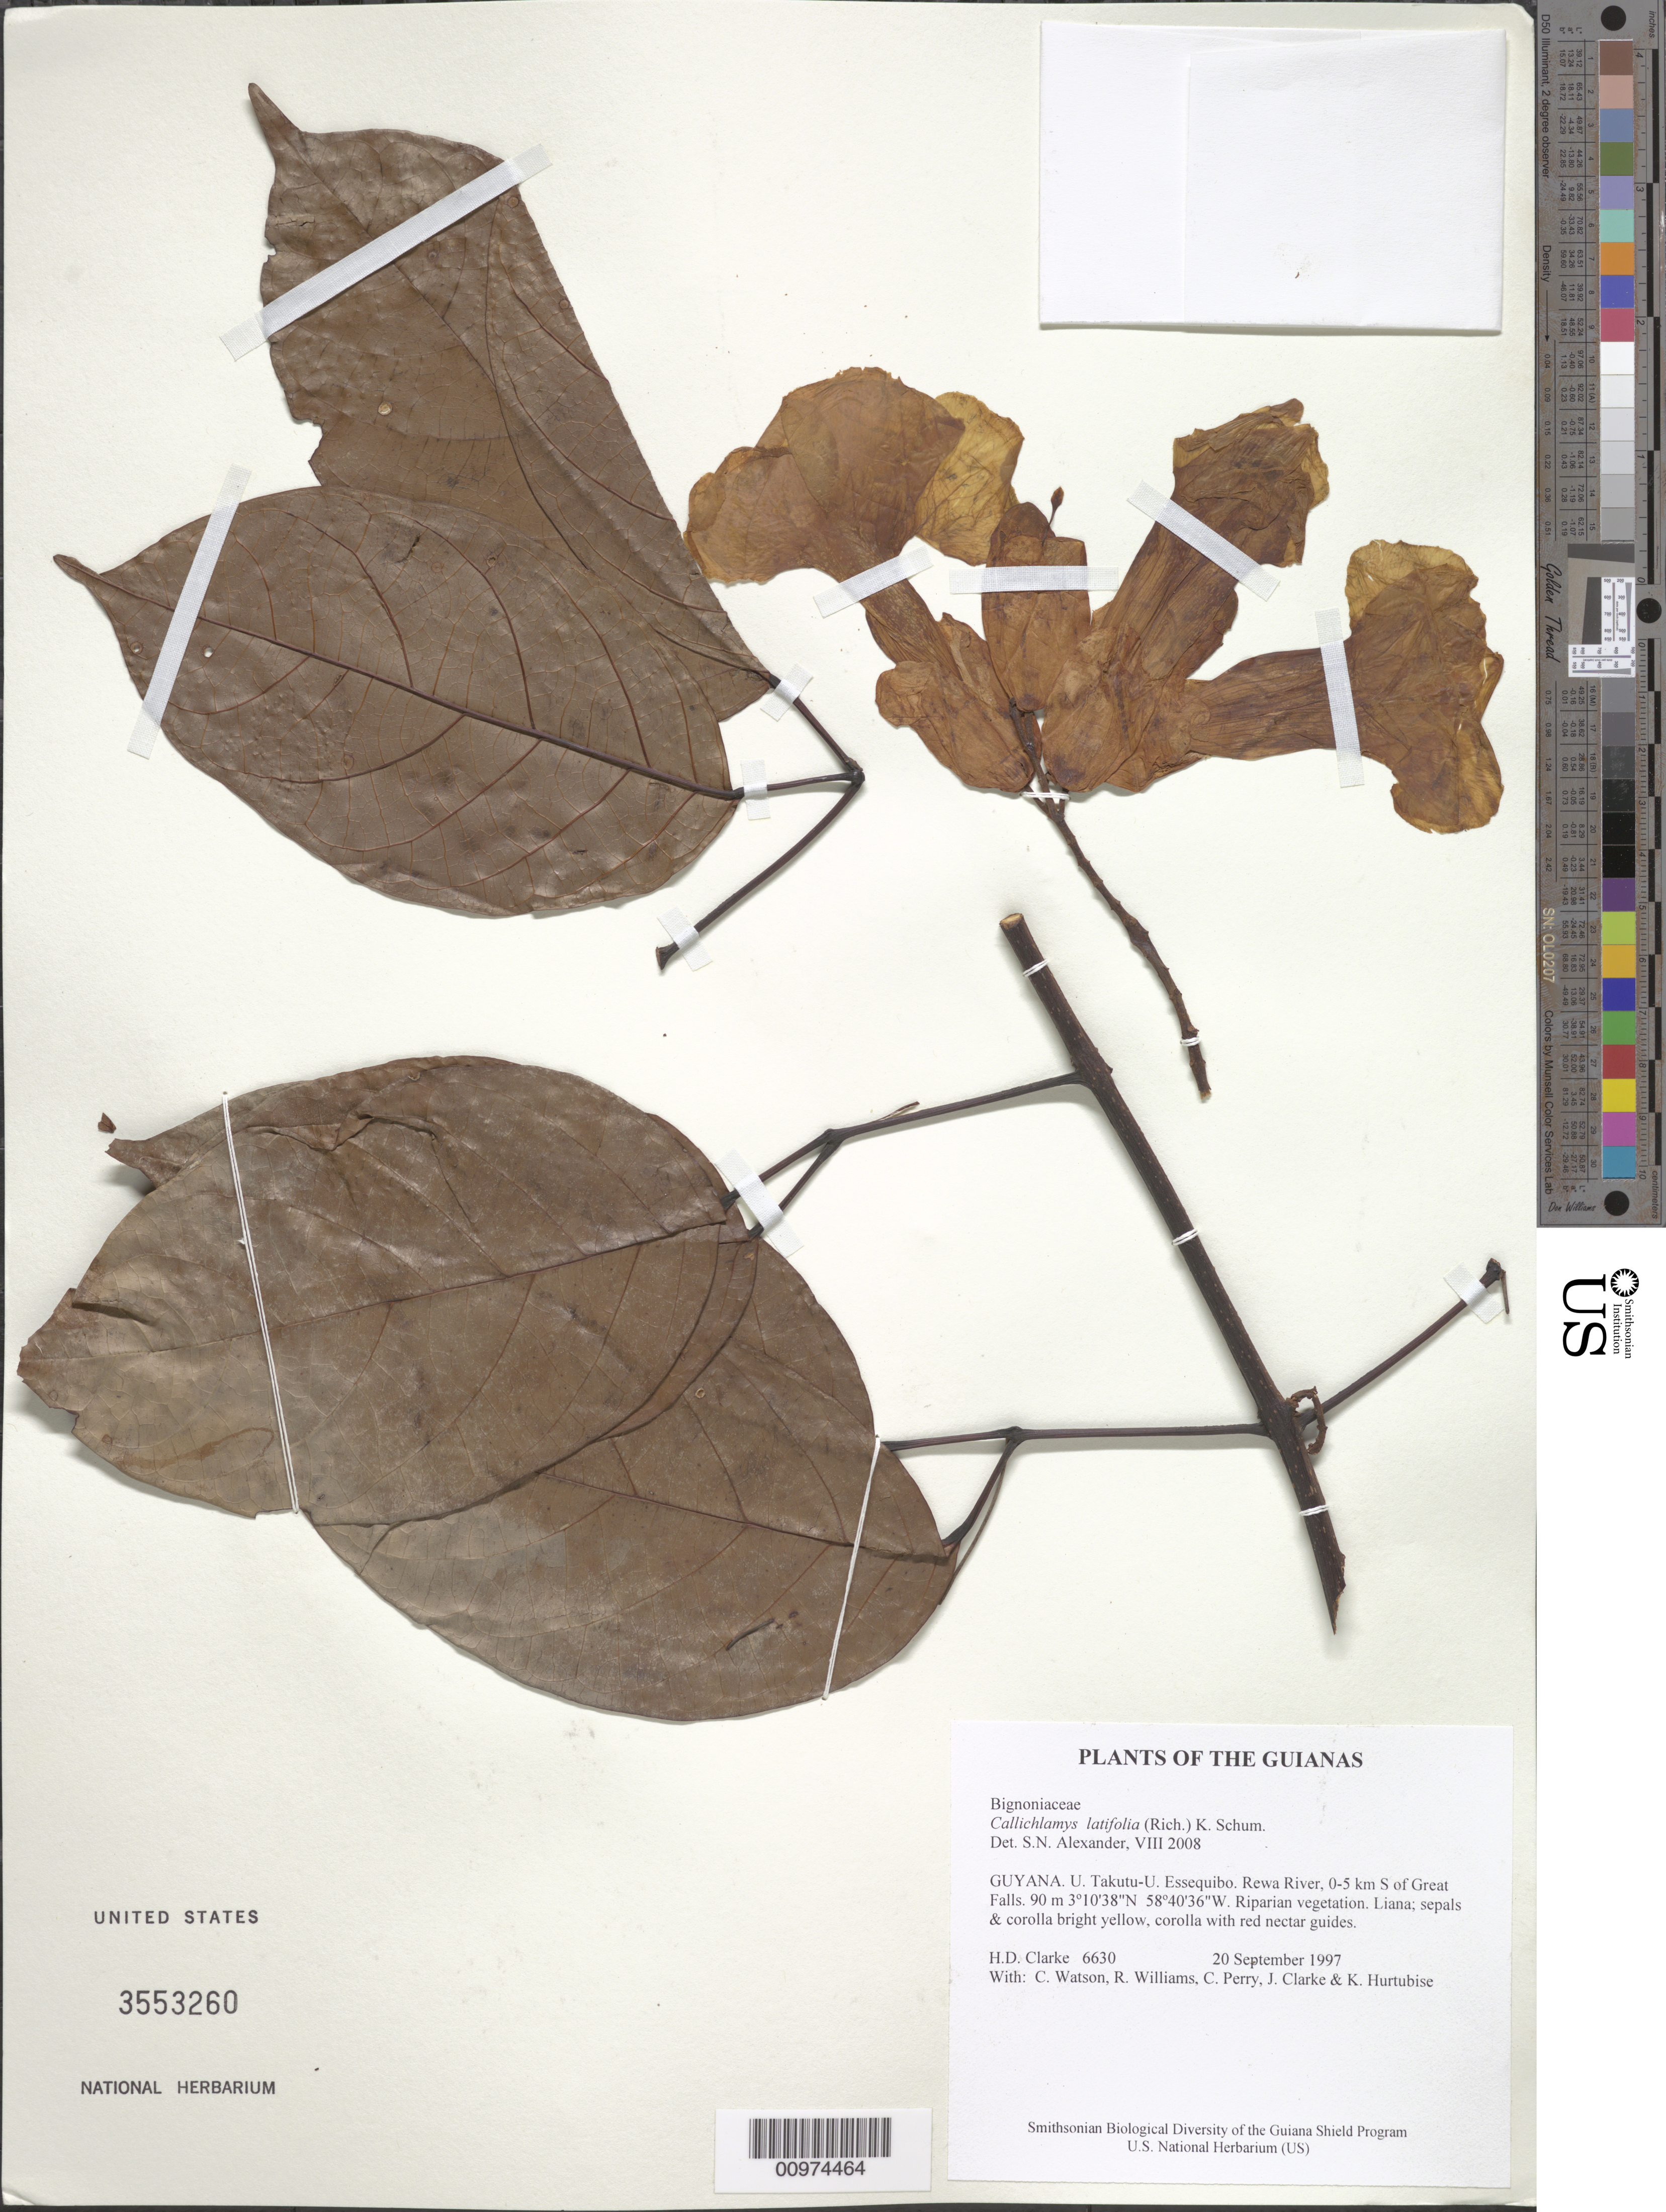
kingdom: Plantae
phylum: Tracheophyta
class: Magnoliopsida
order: Lamiales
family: Bignoniaceae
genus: Callichlamys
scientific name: Callichlamys latifolia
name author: (Rich.) K. Schum.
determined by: Alexander, S. N.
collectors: H. D. Clarke, C. Watson, R. Williams, C. Perry, J. Clarke & K. Hurtubise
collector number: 6630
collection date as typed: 20 September 1997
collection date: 1997-09-20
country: Guyana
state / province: U. Takutu-U. Essequibo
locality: Rewa River, 0-5 km S of Great Falls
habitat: Riparian vegetation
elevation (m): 90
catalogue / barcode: US 3553260